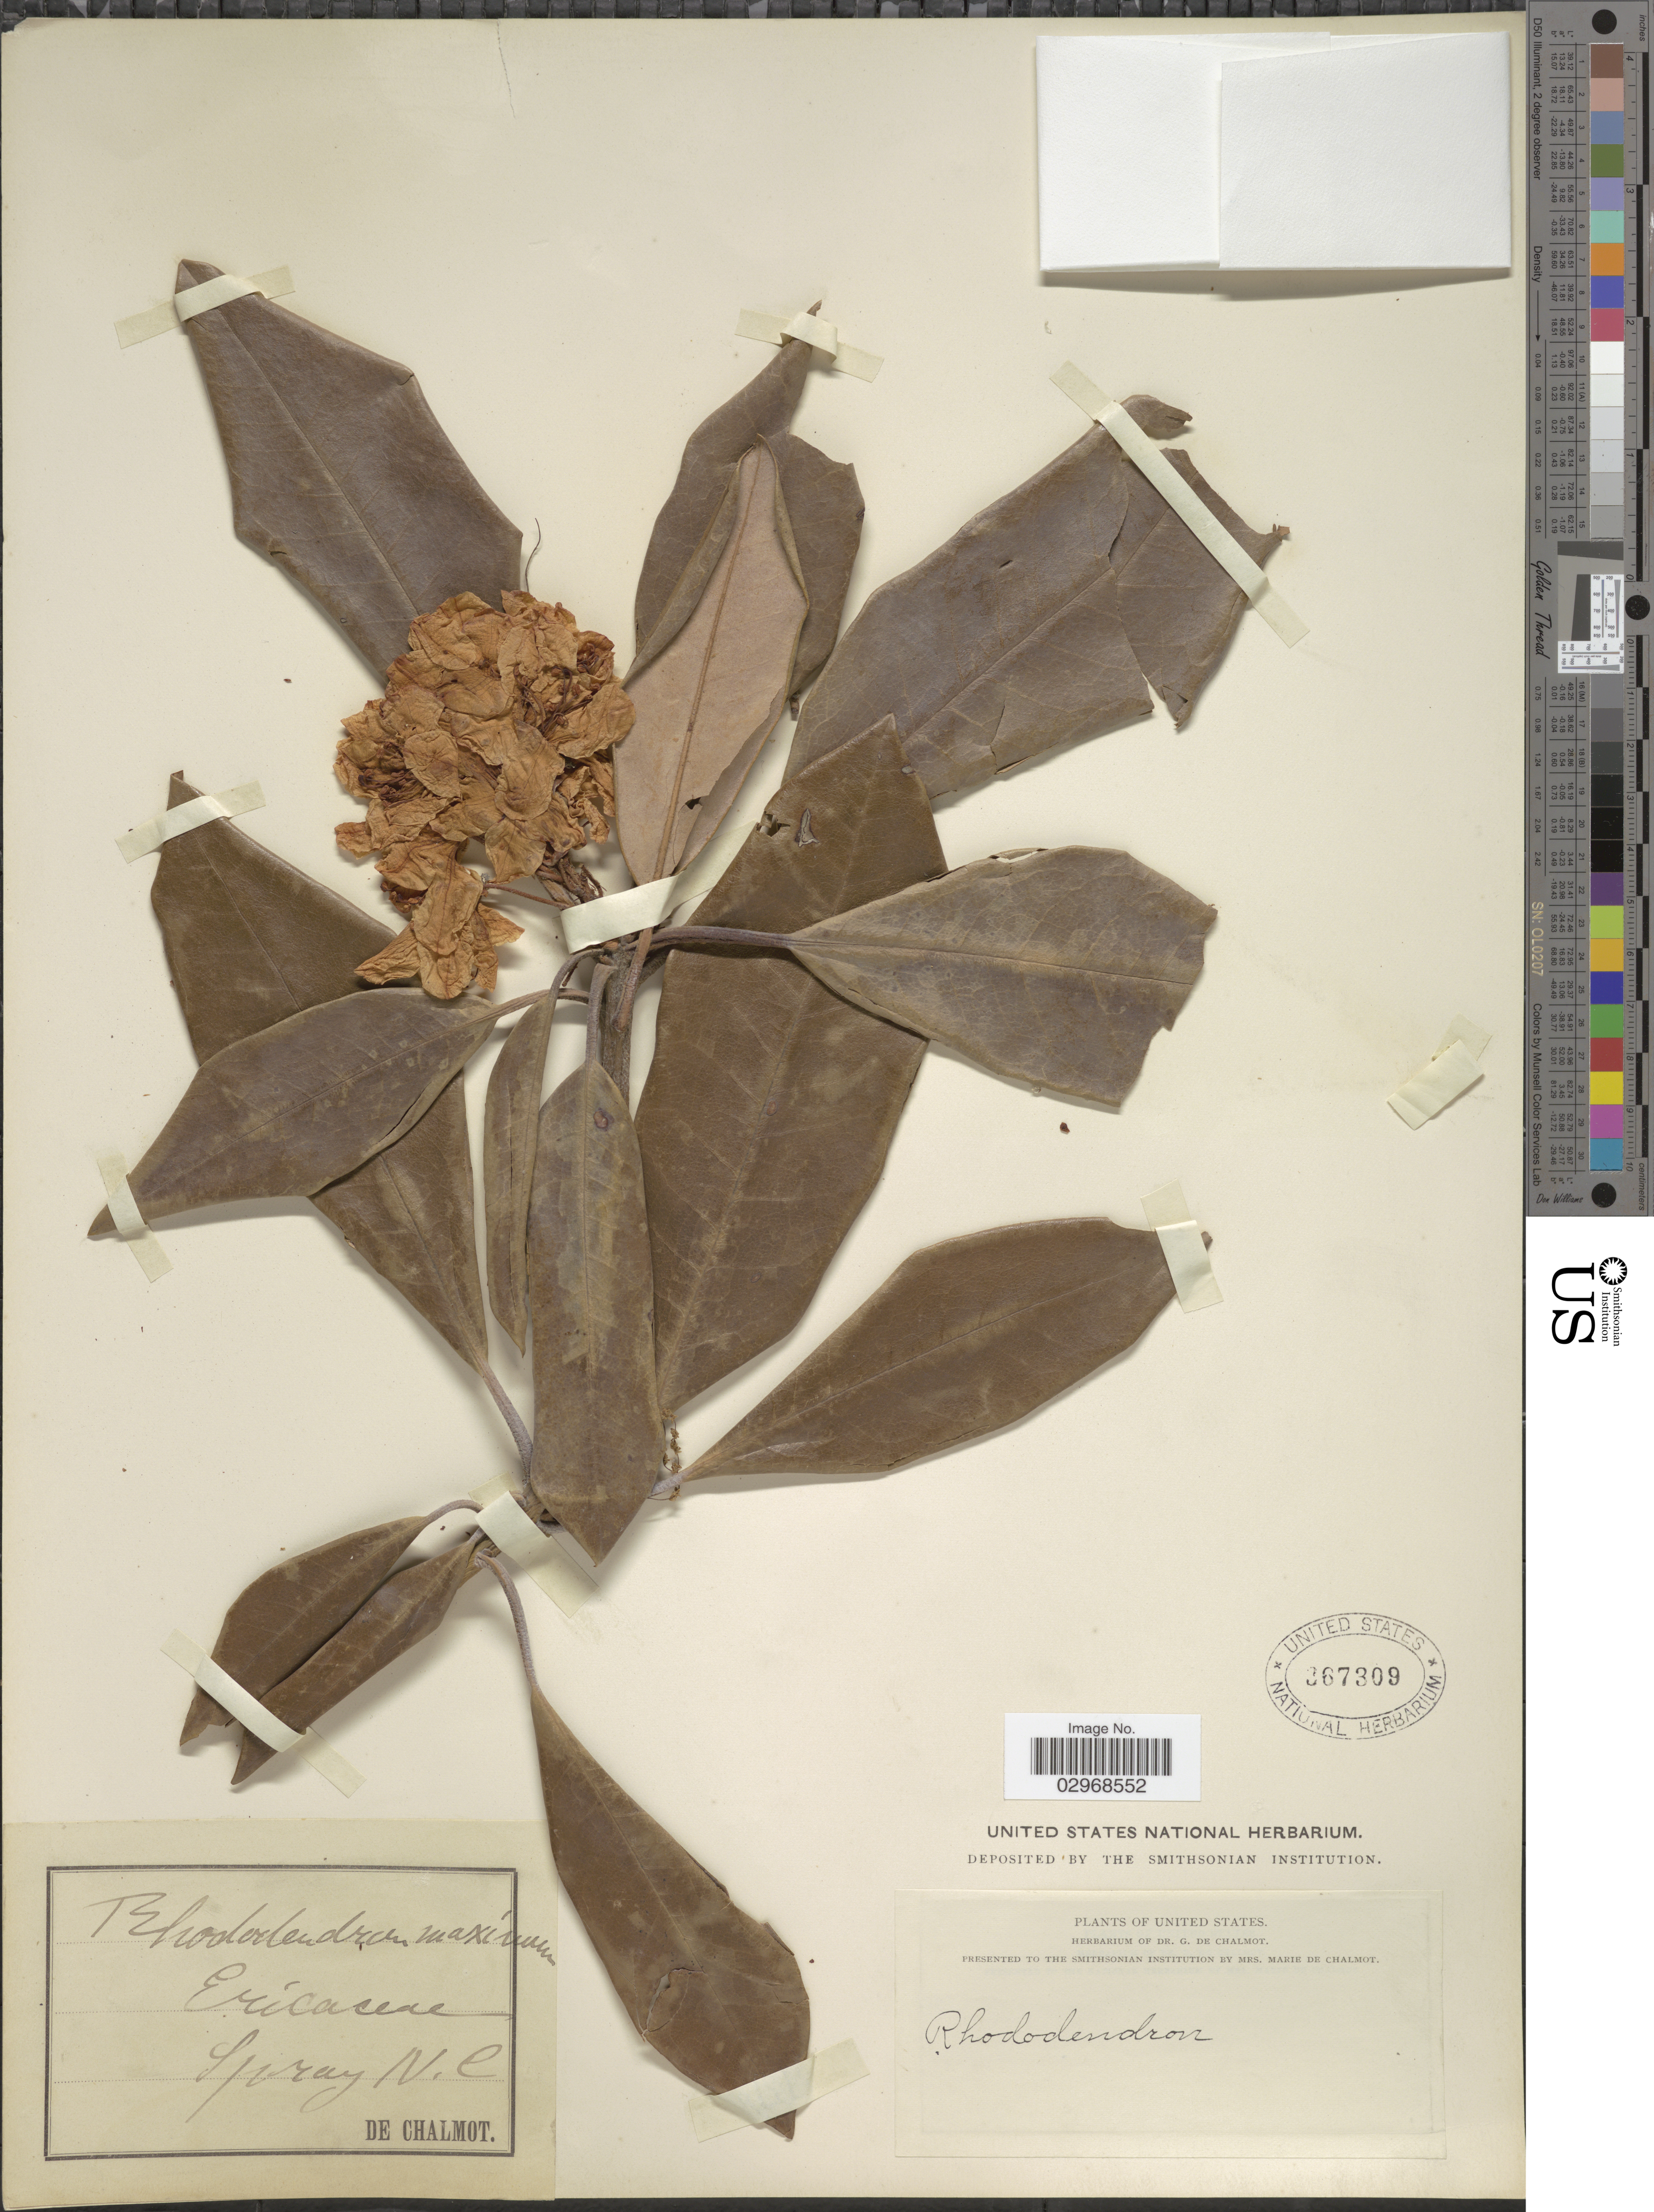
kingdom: Plantae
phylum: Tracheophyta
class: Magnoliopsida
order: Ericales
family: Ericaceae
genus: Rhododendron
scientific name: Rhododendron maximum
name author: L.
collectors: G. de Chalmot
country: United States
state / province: Nebraska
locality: Spray.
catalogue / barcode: US 367309